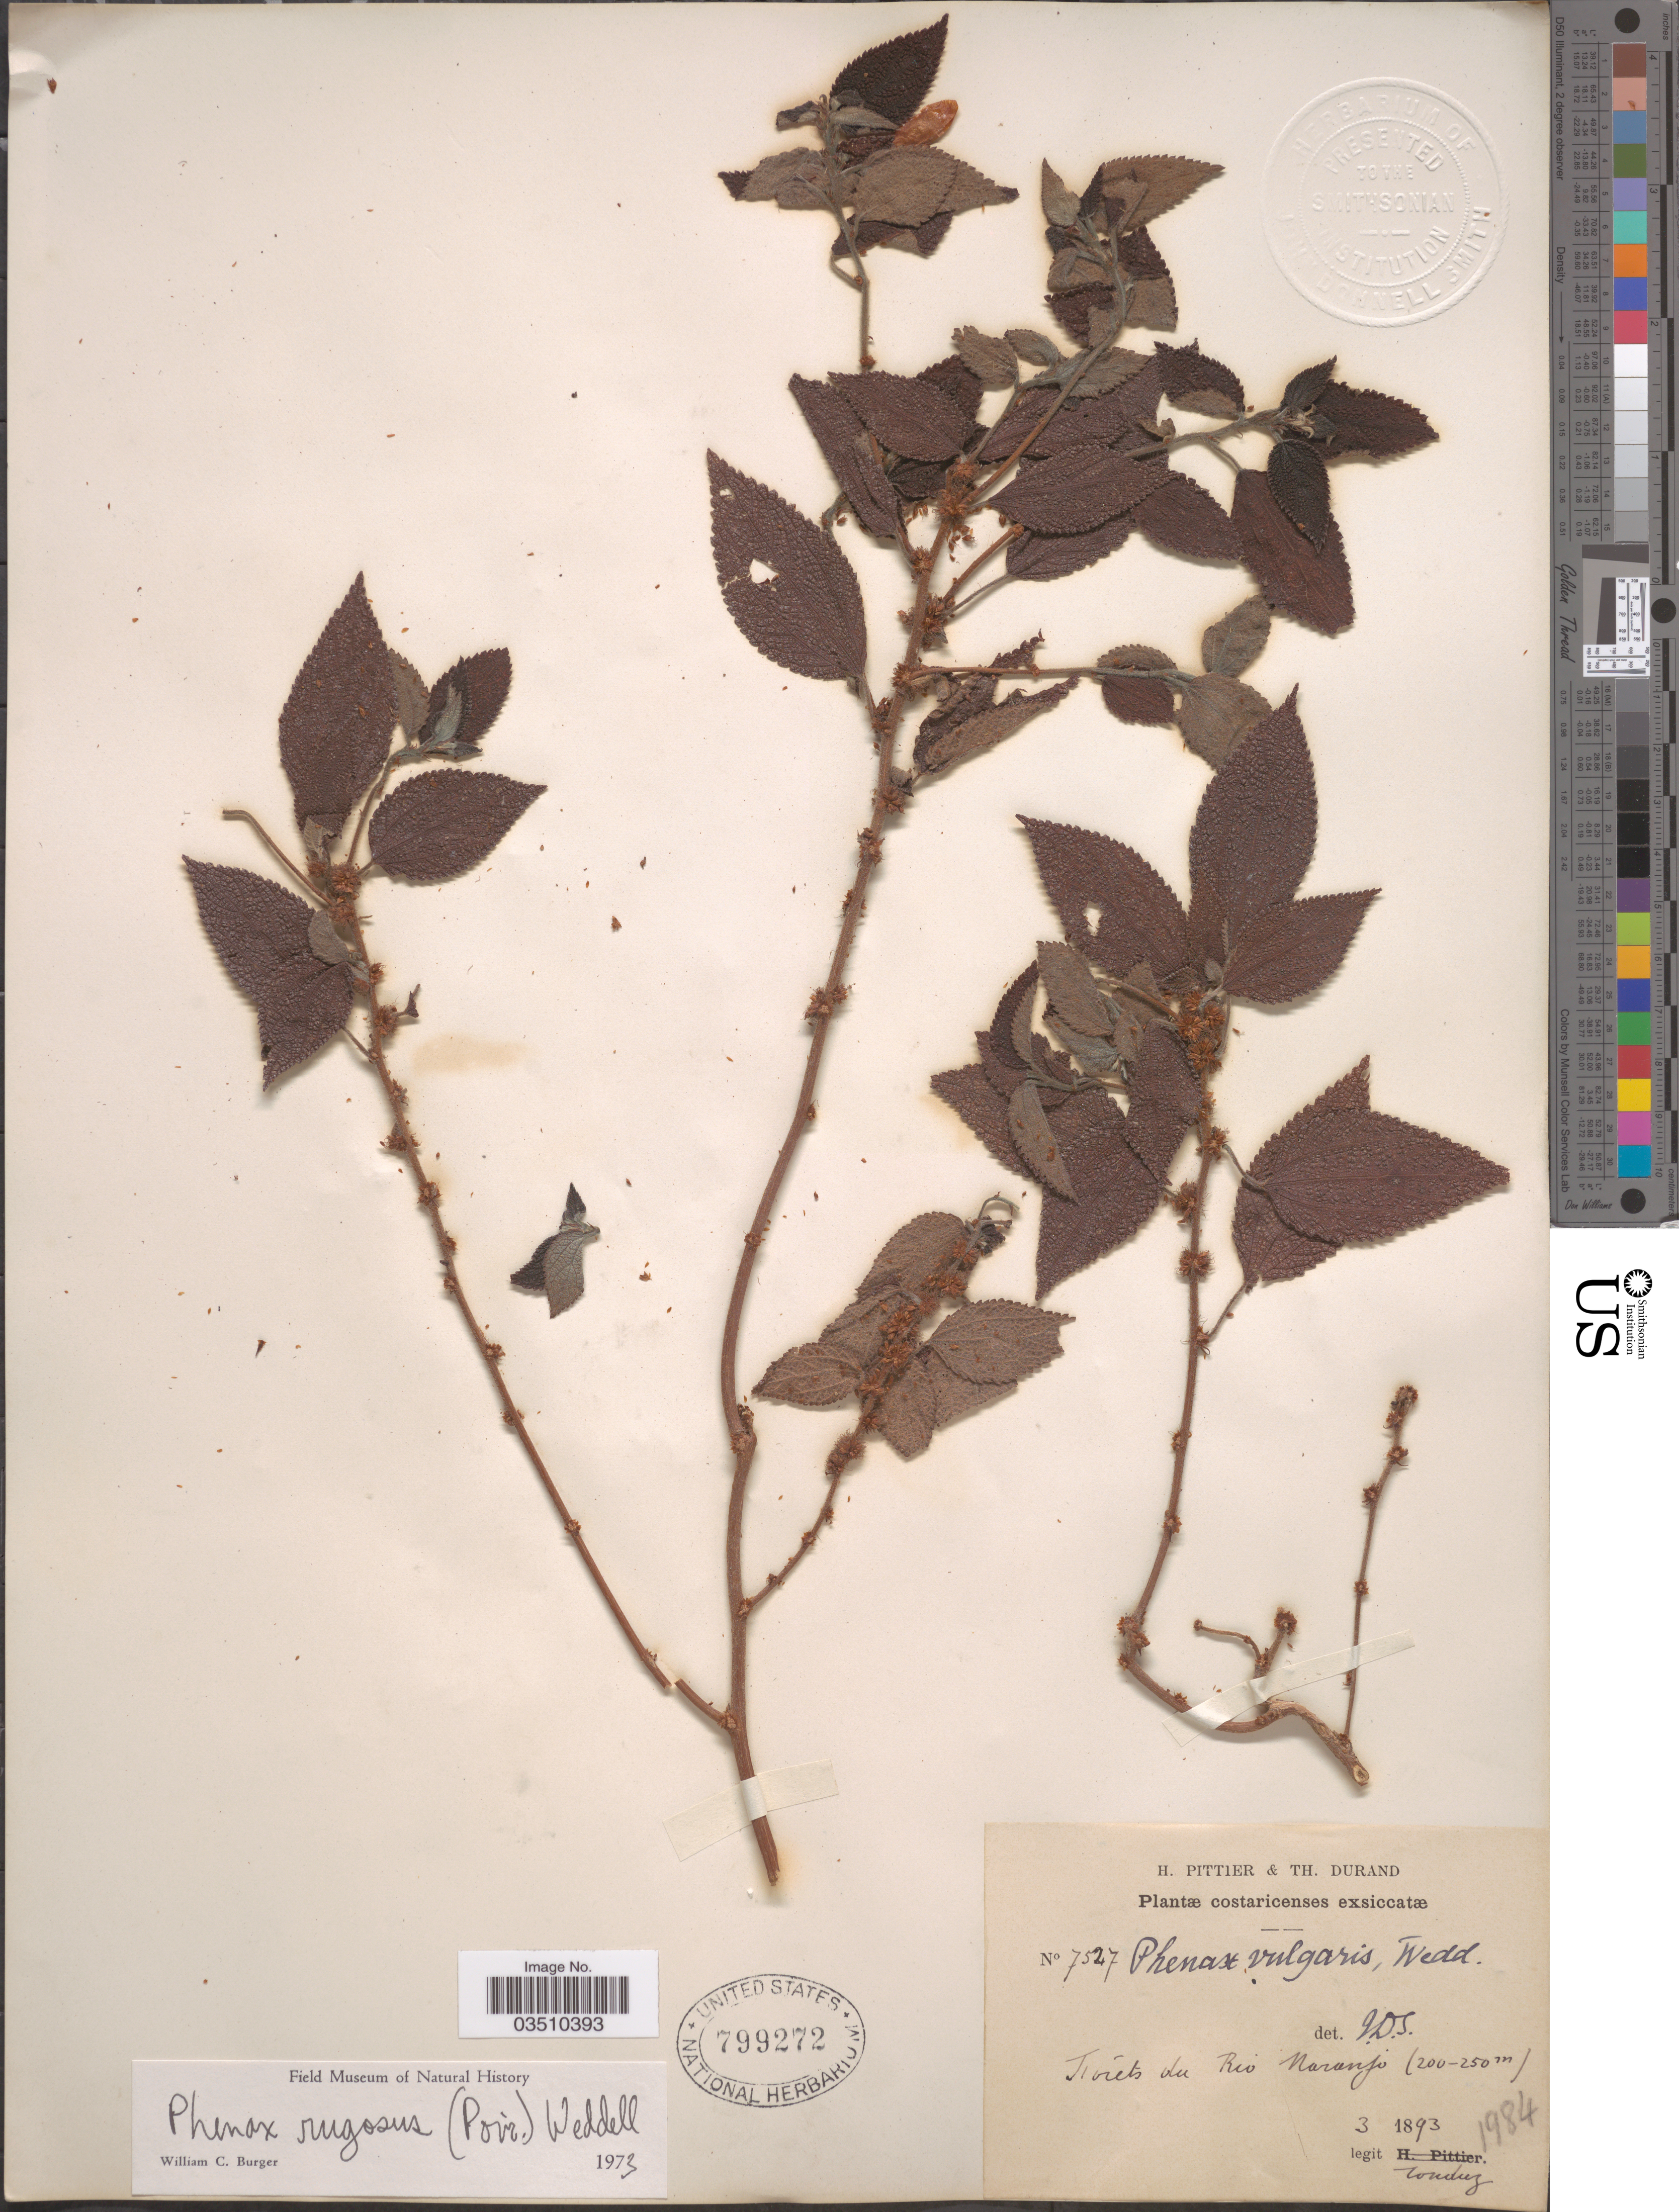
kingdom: Plantae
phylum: Tracheophyta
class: Magnoliopsida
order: Rosales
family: Urticaceae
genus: Phenax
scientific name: Phenax rugosus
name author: (Poir.) Wedd.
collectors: Tonduz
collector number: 7257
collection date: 1893-03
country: Costa Rica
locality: Foréts du Rio Naranjo.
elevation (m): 200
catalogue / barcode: US 799272